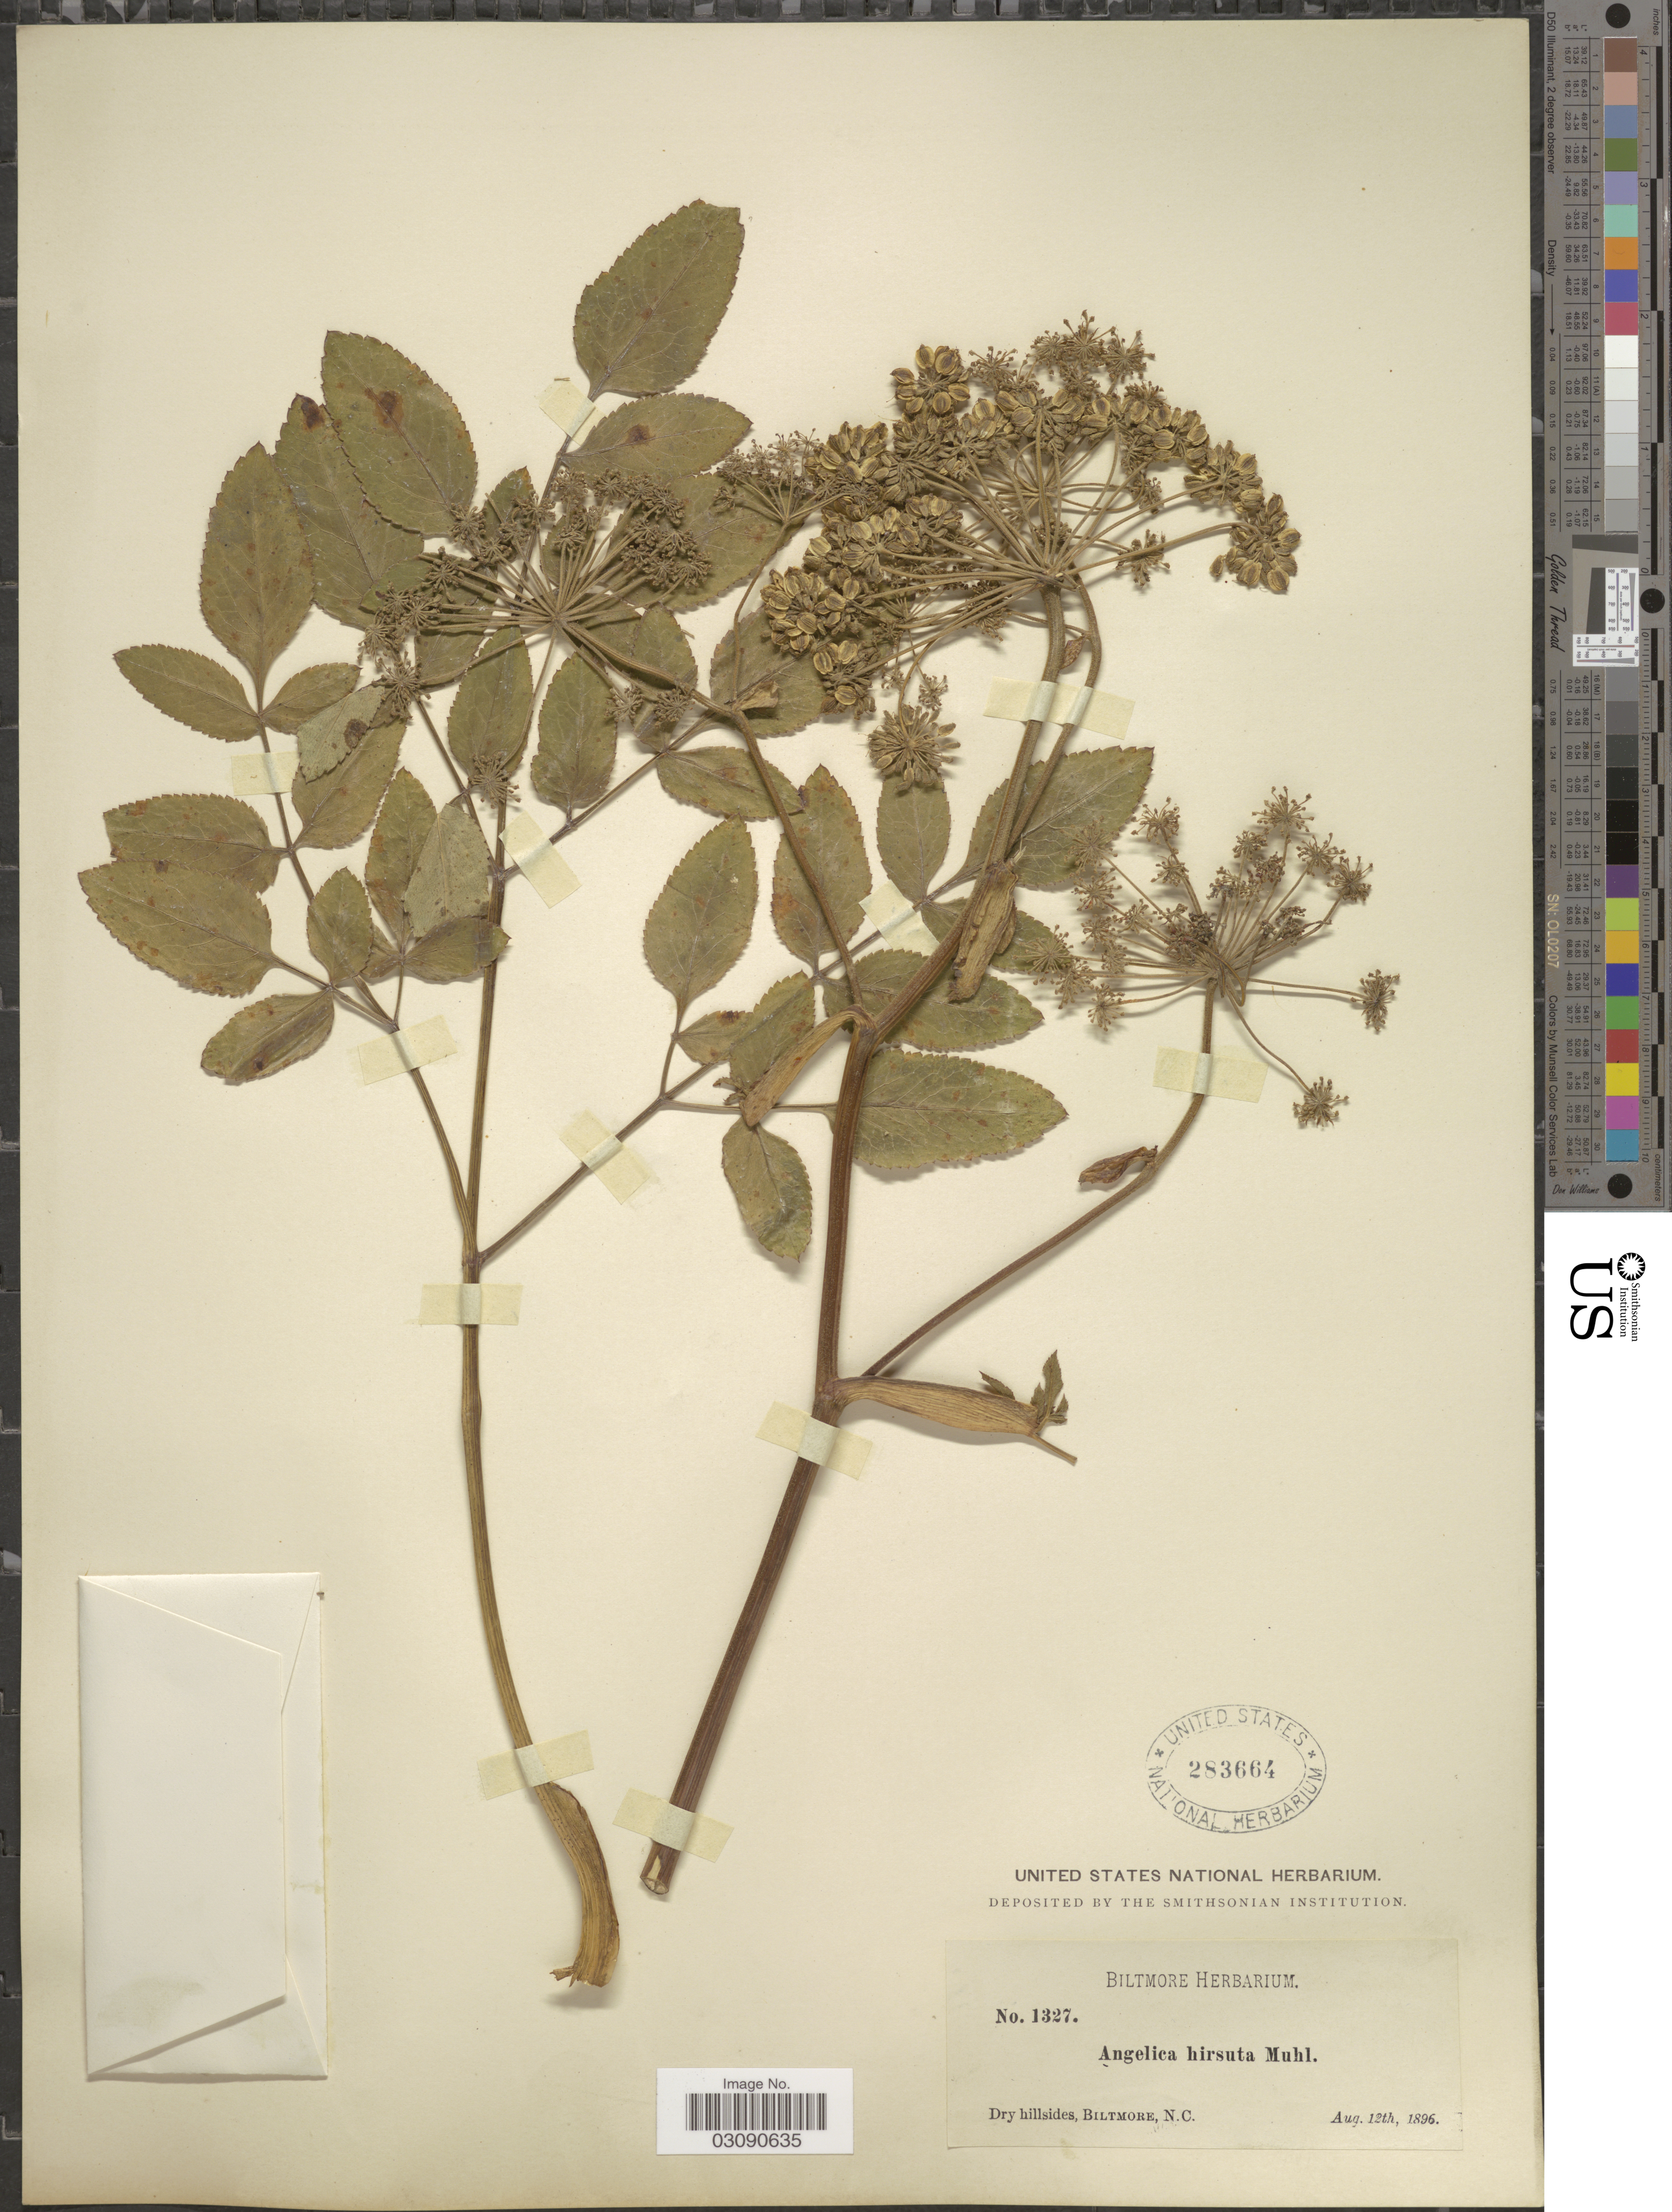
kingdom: Plantae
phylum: Tracheophyta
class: Magnoliopsida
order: Apiales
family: Apiaceae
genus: Angelica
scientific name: Angelica venenosa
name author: (Greenway) Fernald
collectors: ex herb. Biltmore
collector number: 1327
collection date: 1896-08-12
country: United States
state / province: North Carolina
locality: Dry hillsides, Biltmore.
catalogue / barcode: US 283664